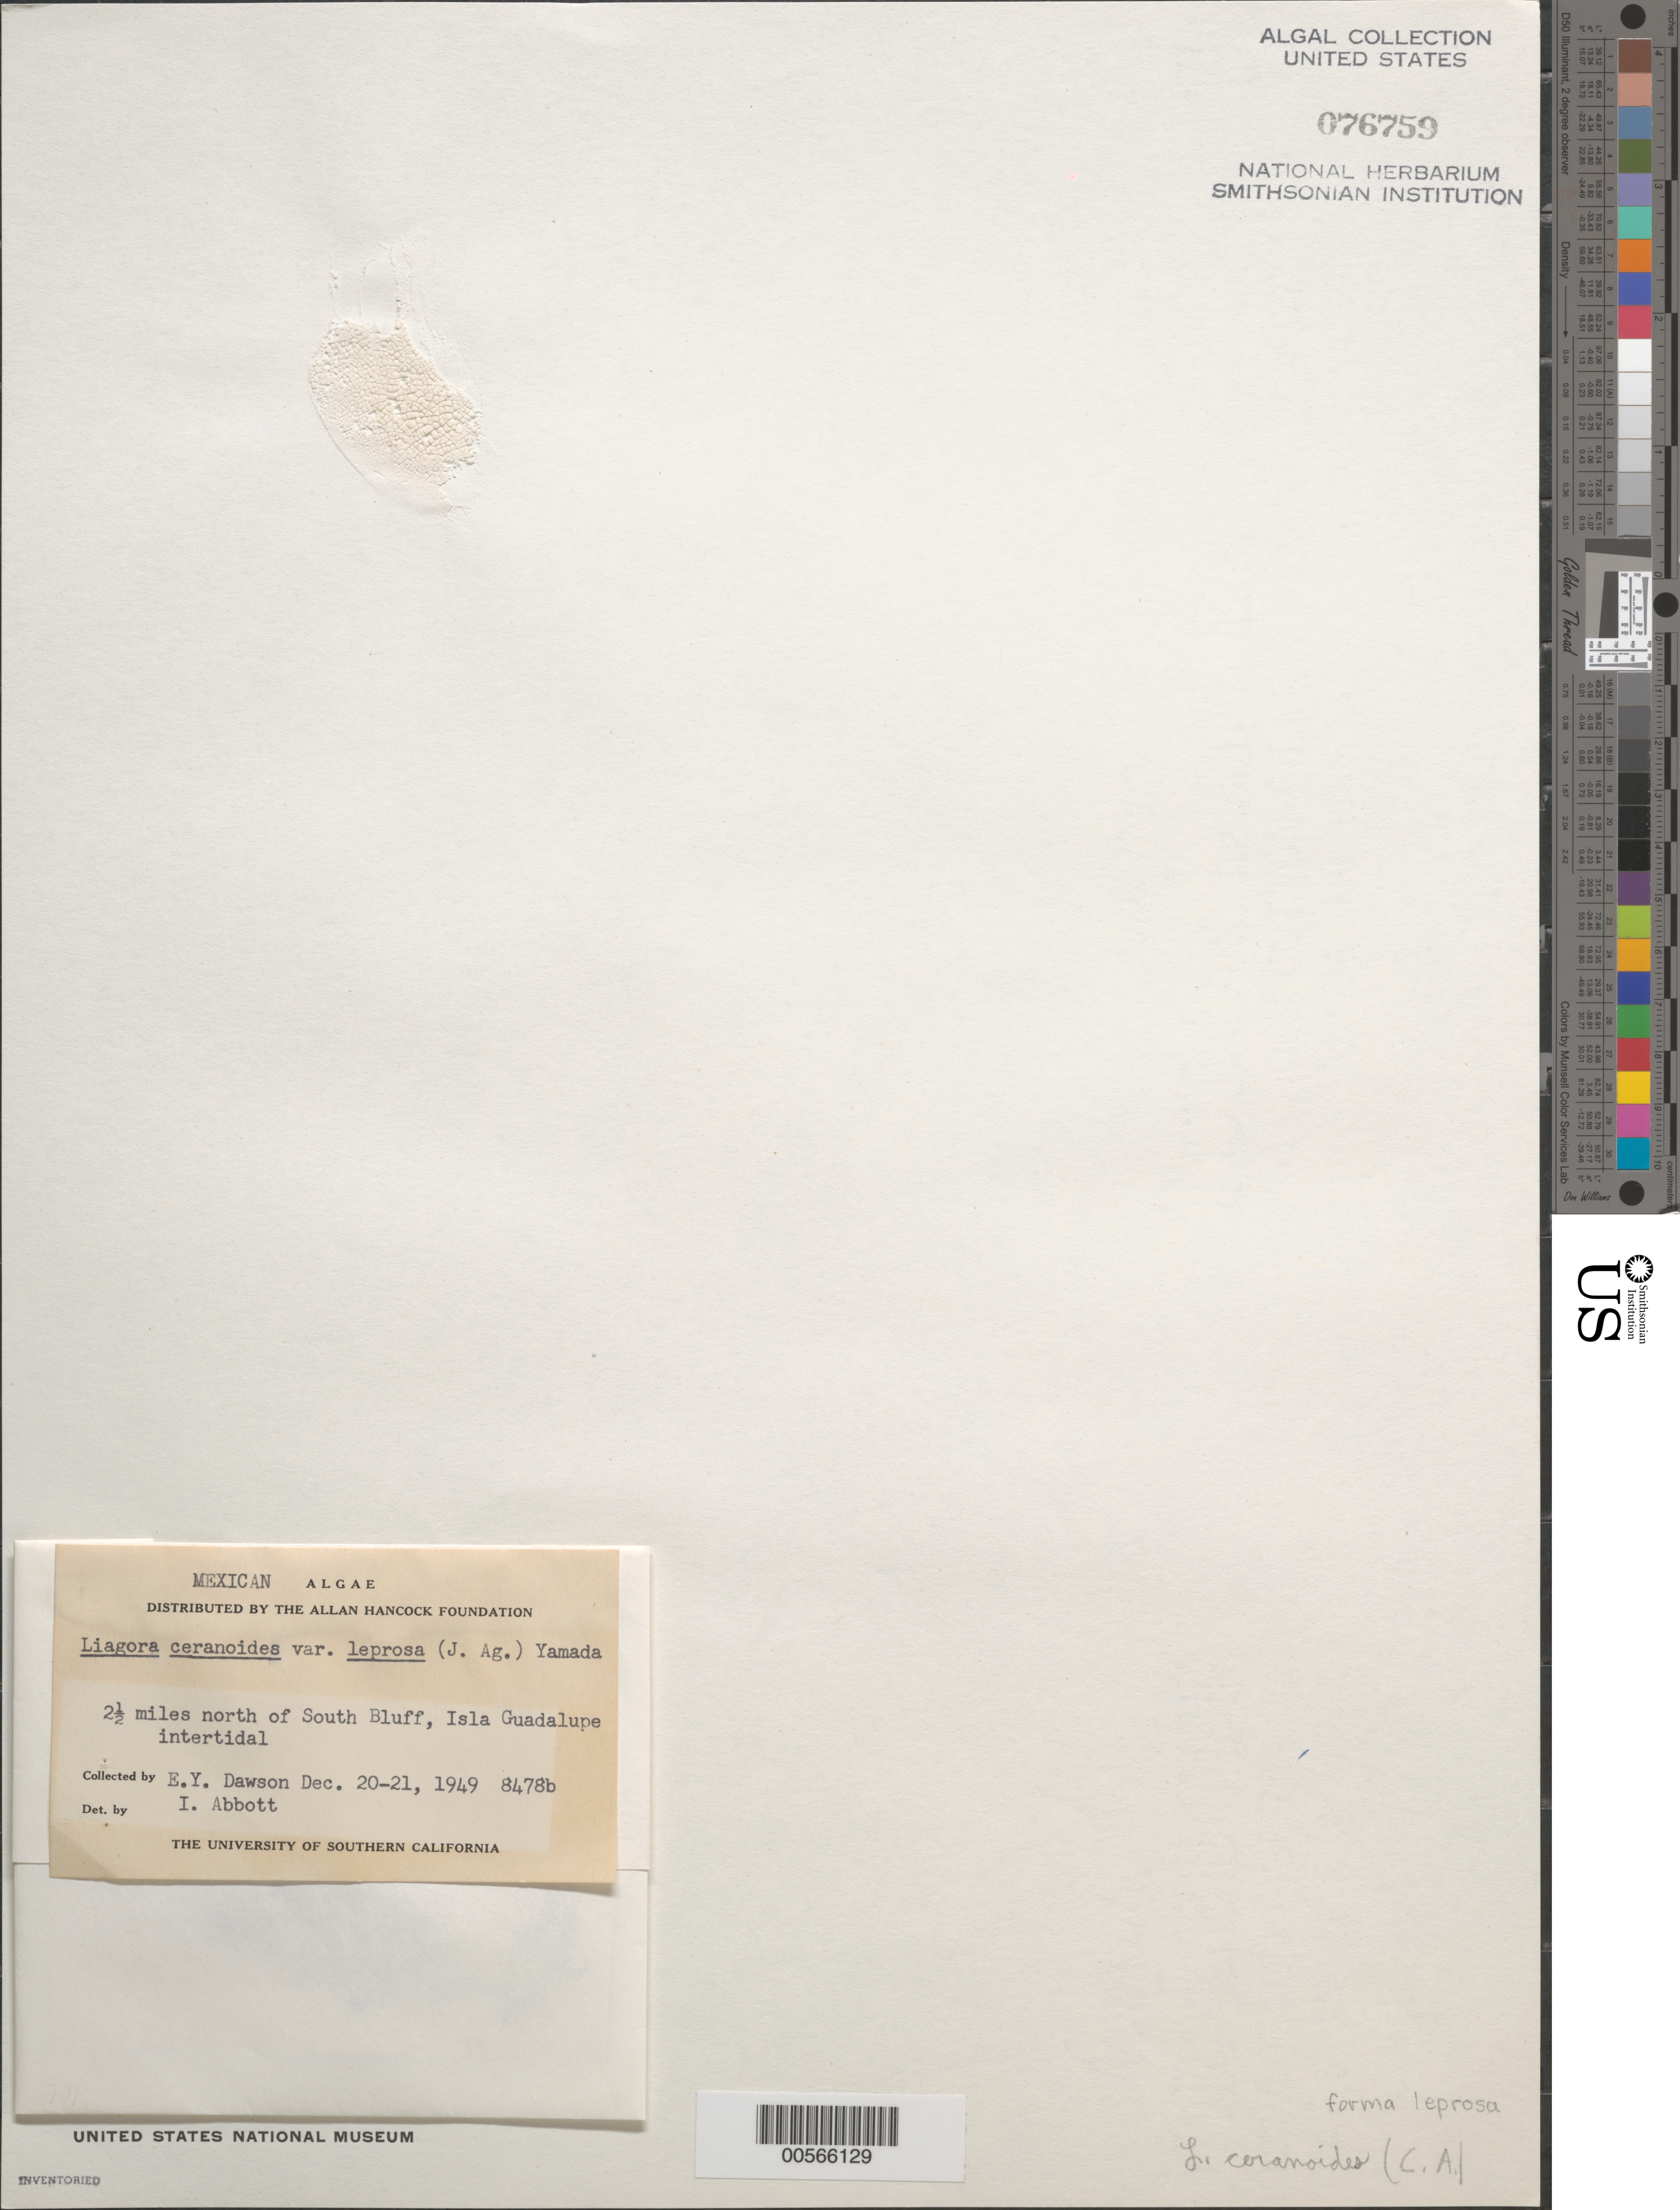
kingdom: Plantae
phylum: Rhodophyta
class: Florideophyceae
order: Nemaliales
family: Liagoraceae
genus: Liagora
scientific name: Liagora ceranoides var. leprosa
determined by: Abbott, Isabella A.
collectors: E. Y. Dawson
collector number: EYD 8478b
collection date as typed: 20 Dec 1949 TO 21 Dec 1949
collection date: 1949-12-20/1949-12-21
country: Mexico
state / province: Baja California Norte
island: Isla Guadalupe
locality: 2.5 miles north of South Bluff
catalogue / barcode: US 76759